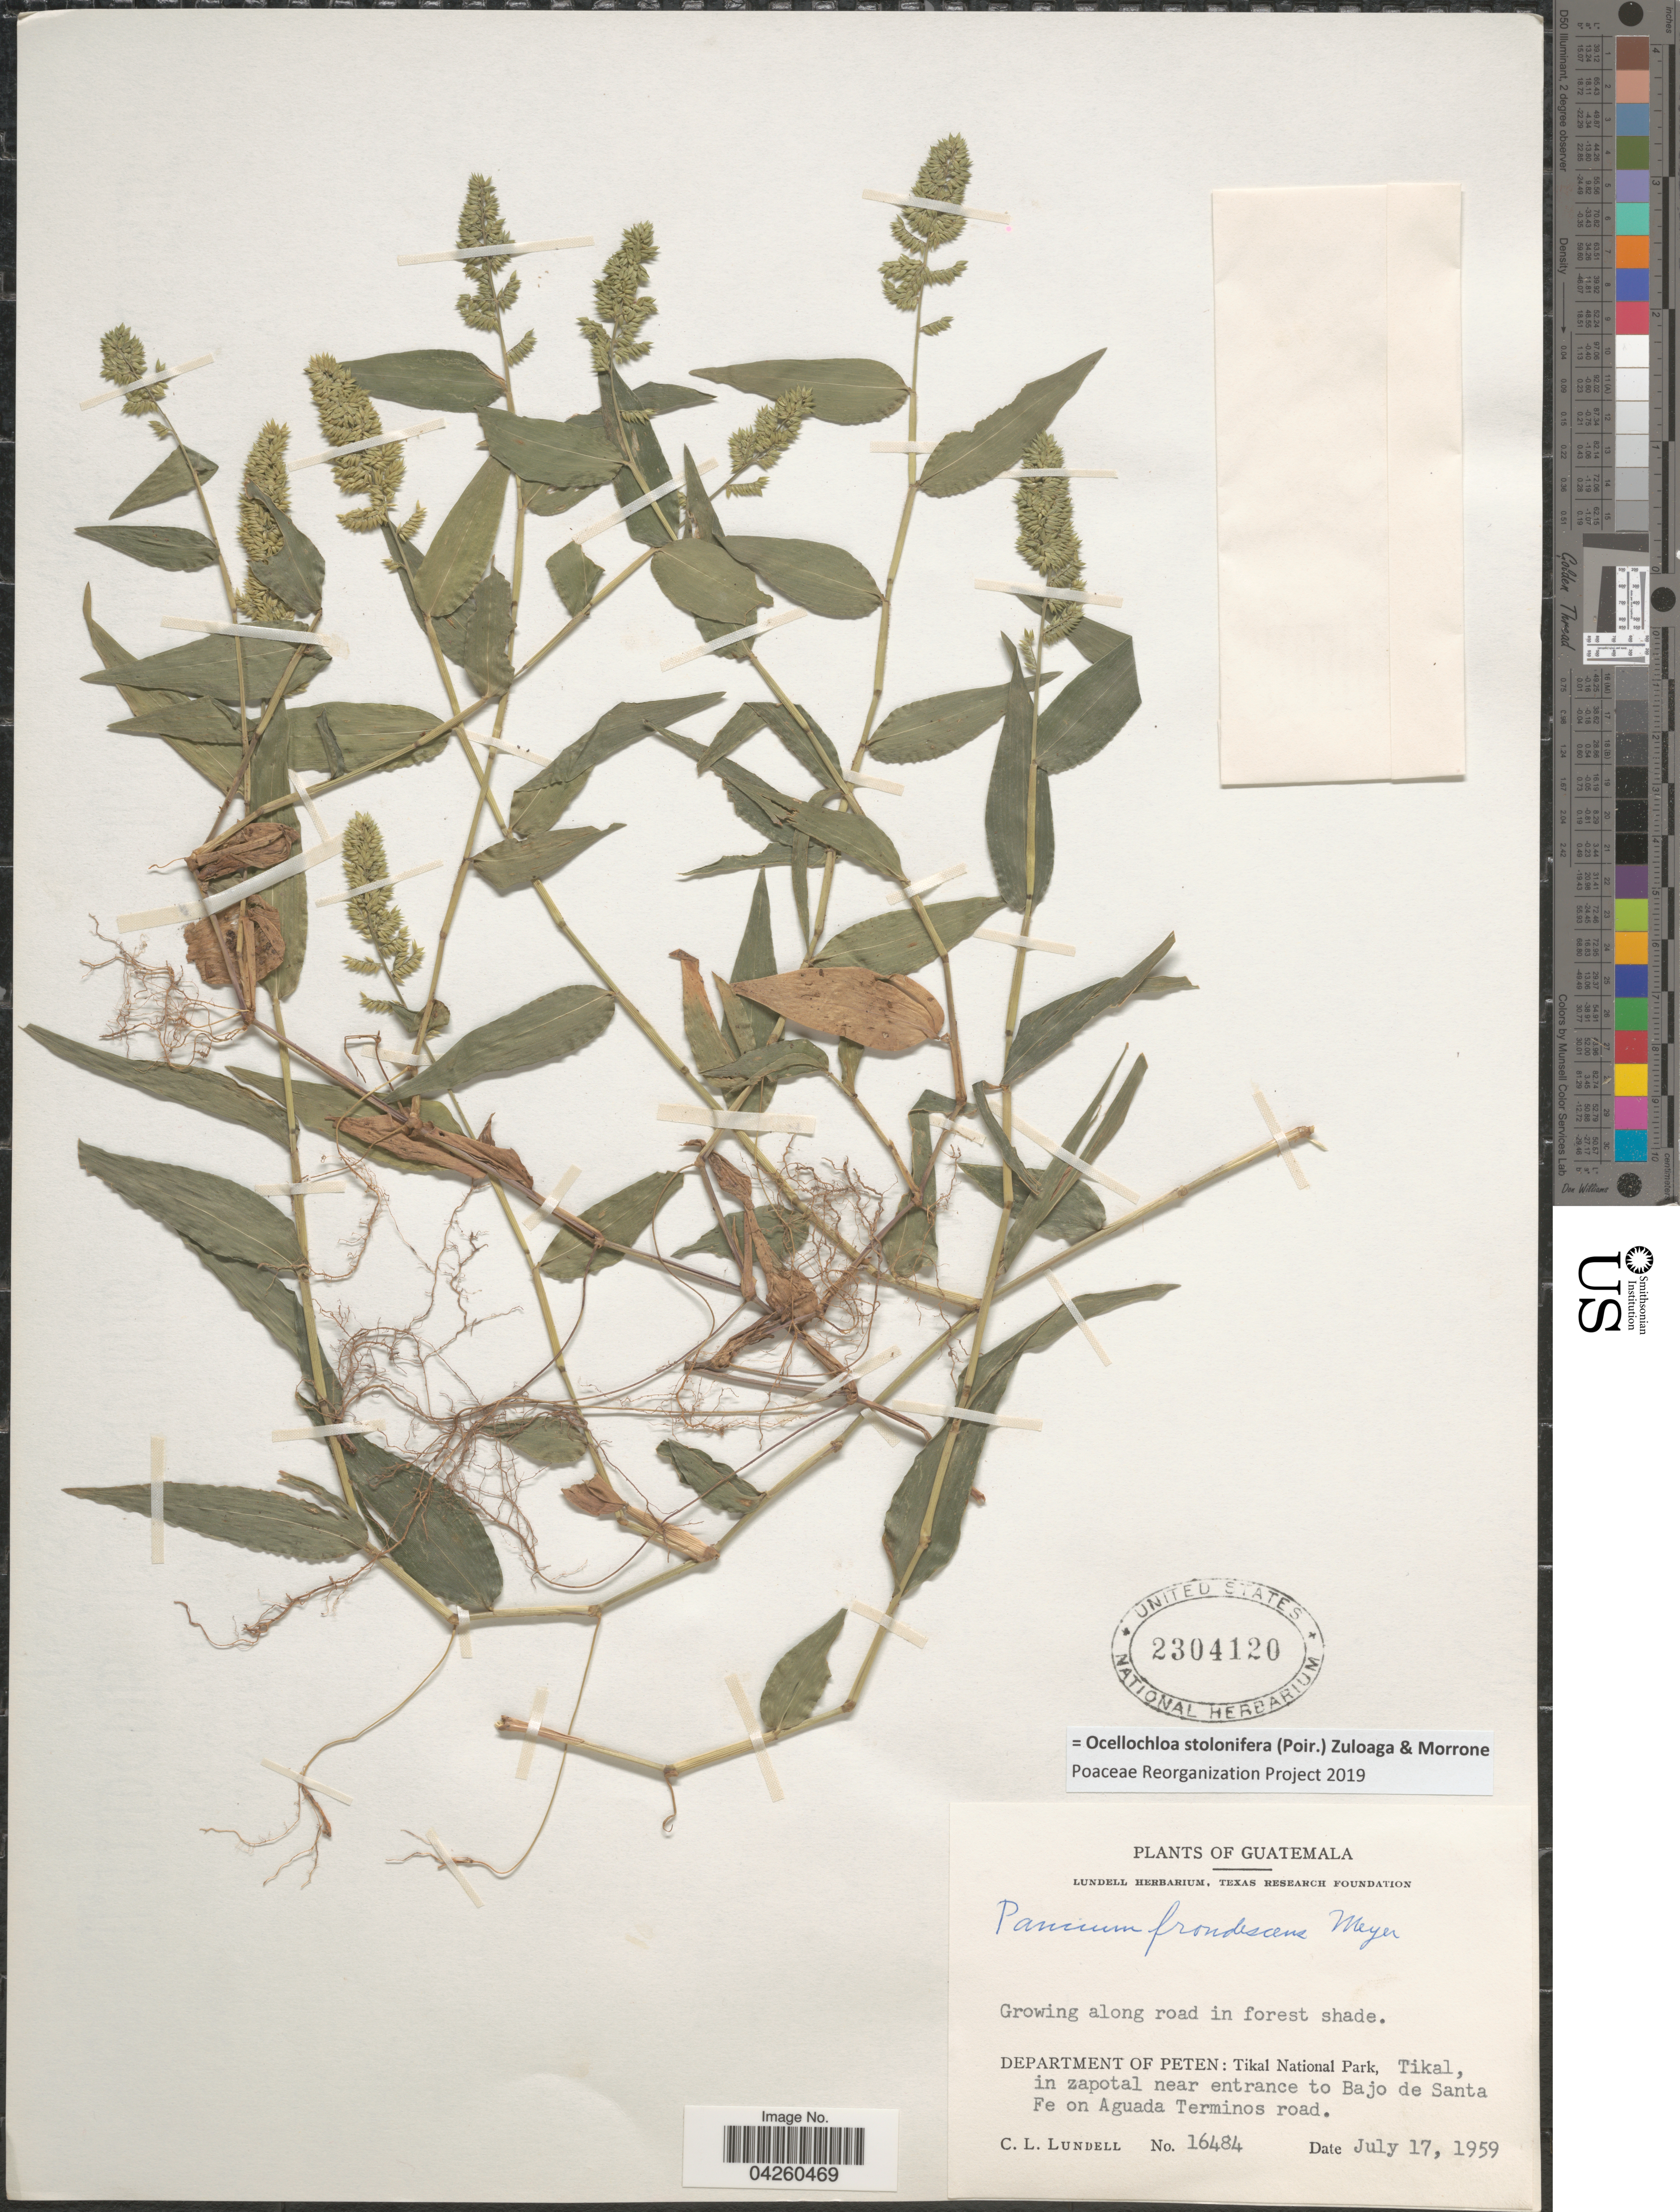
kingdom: Plantae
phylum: Tracheophyta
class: Liliopsida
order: Poales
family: Poaceae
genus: Ocellochloa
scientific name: Ocellochloa stolonifera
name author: (Poir.) Zuloaga & Morrone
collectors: C. L. Lundell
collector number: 16484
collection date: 1959-07-17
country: Guatemala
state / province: El Peten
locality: Growing along road in forest shade. Department of Peten: Tikal National Park, Tikal, in zapotal near entrance to bajo de Santa Fe on Aguada Terminos road.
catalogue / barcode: US 2304120